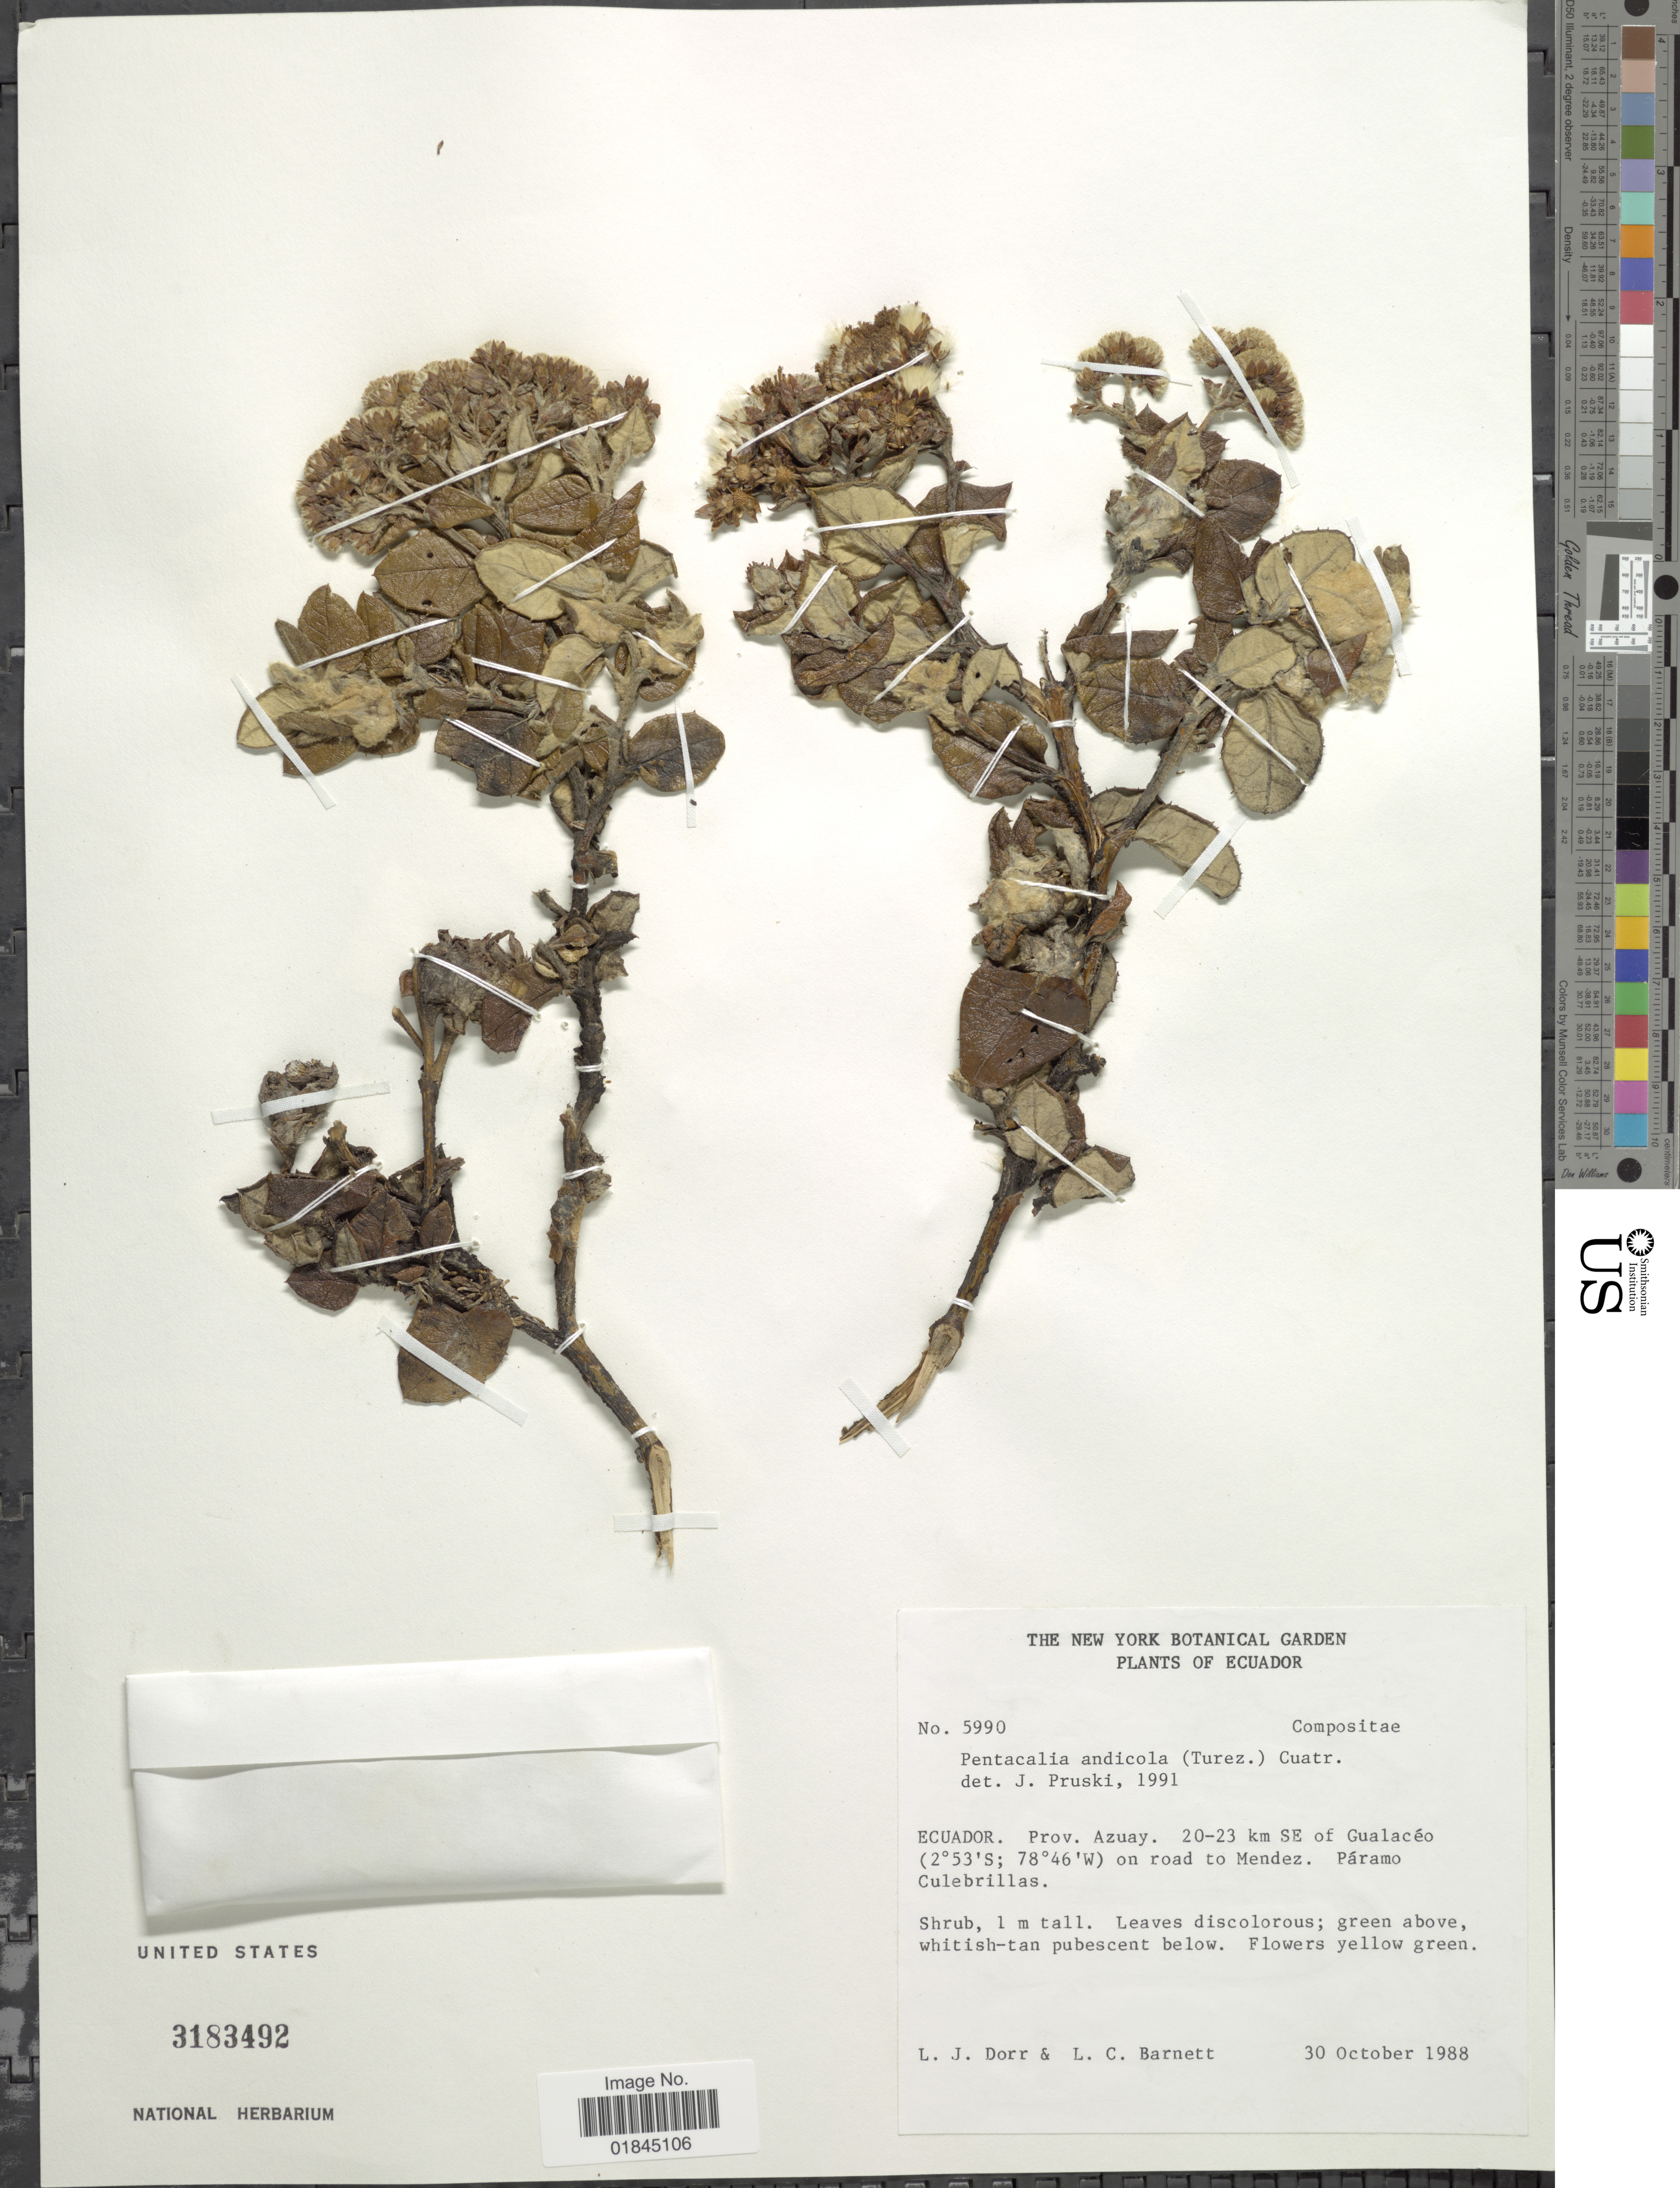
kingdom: Plantae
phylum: Tracheophyta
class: Magnoliopsida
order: Asterales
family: Asteraceae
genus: Pentacalia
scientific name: Pentacalia andicola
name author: (Turcz.) Cuatrec.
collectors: L. J. Dorr & L. C. Barnett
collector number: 5990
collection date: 1988-10-30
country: Ecuador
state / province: Azuay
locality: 20-23 km SE of Gualaceo on road to Mendez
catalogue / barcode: US 3183492